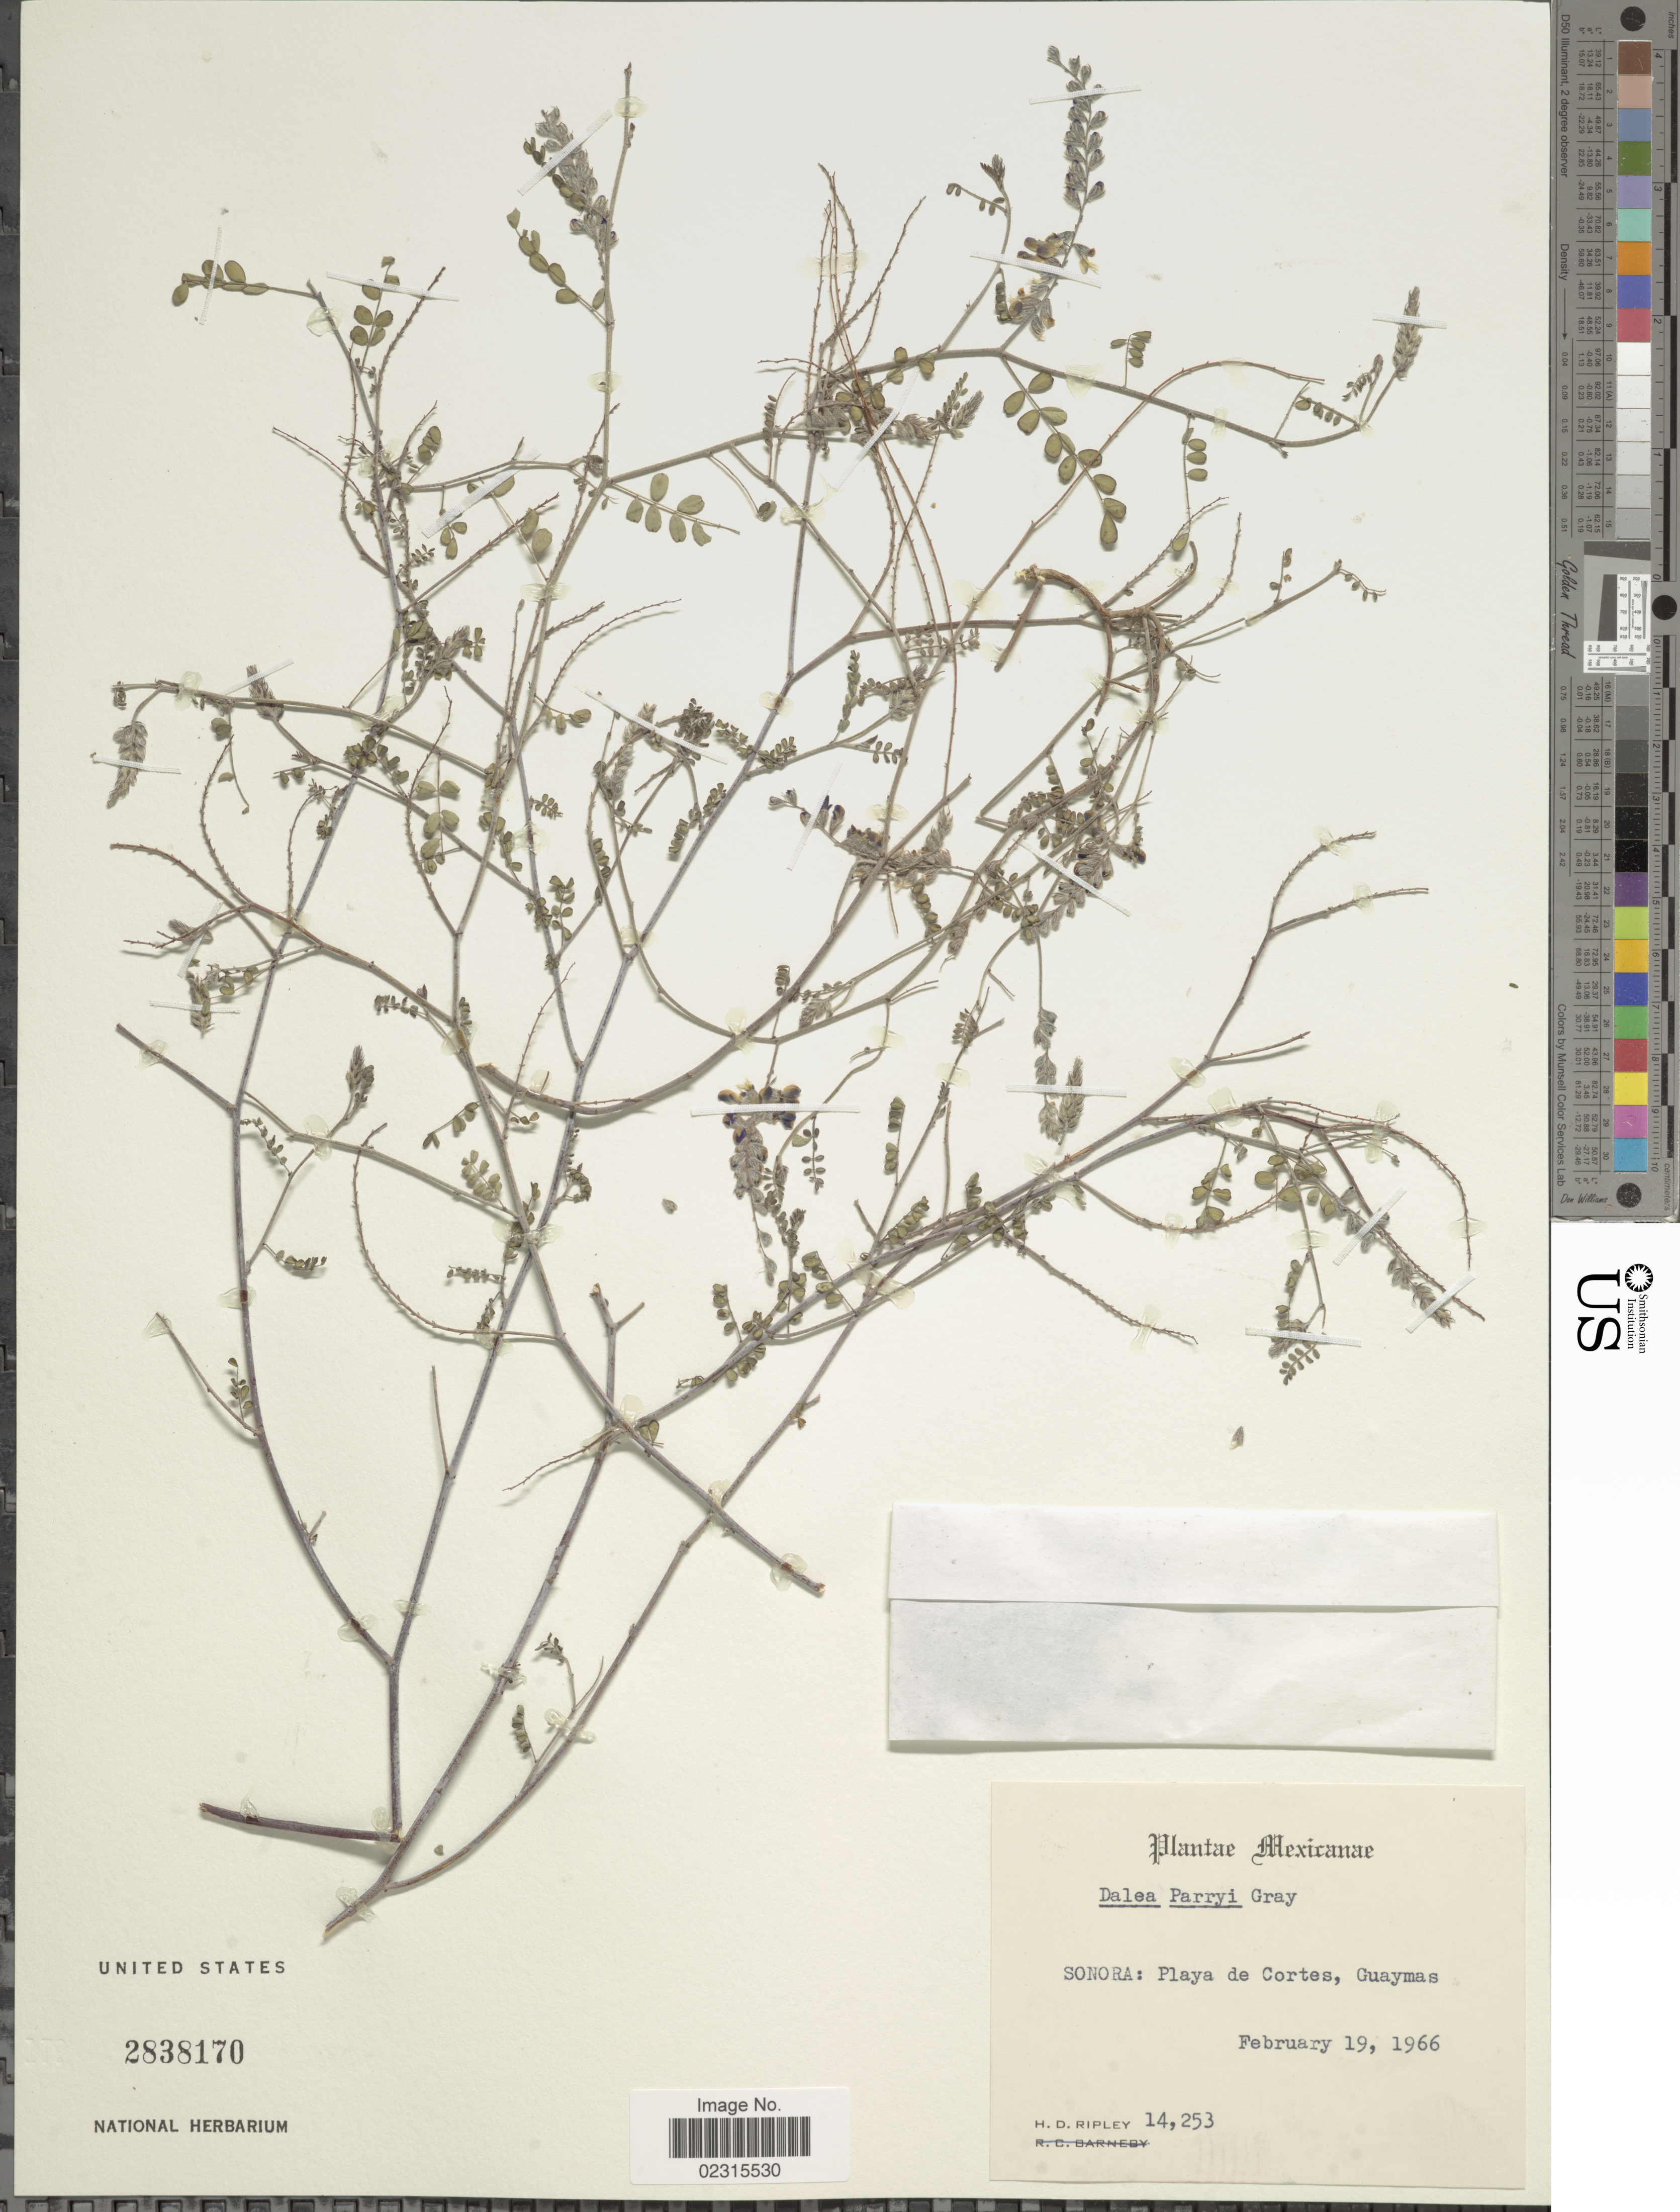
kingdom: Plantae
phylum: Tracheophyta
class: Magnoliopsida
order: Fabales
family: Fabaceae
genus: Marina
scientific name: Marina parryi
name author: (Torr. & A. Gray) Barneby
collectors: H. Ripley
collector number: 14253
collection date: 1966-03-19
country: Mexico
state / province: Sonora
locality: Playa de Cortes, Guyamas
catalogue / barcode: US 2838170